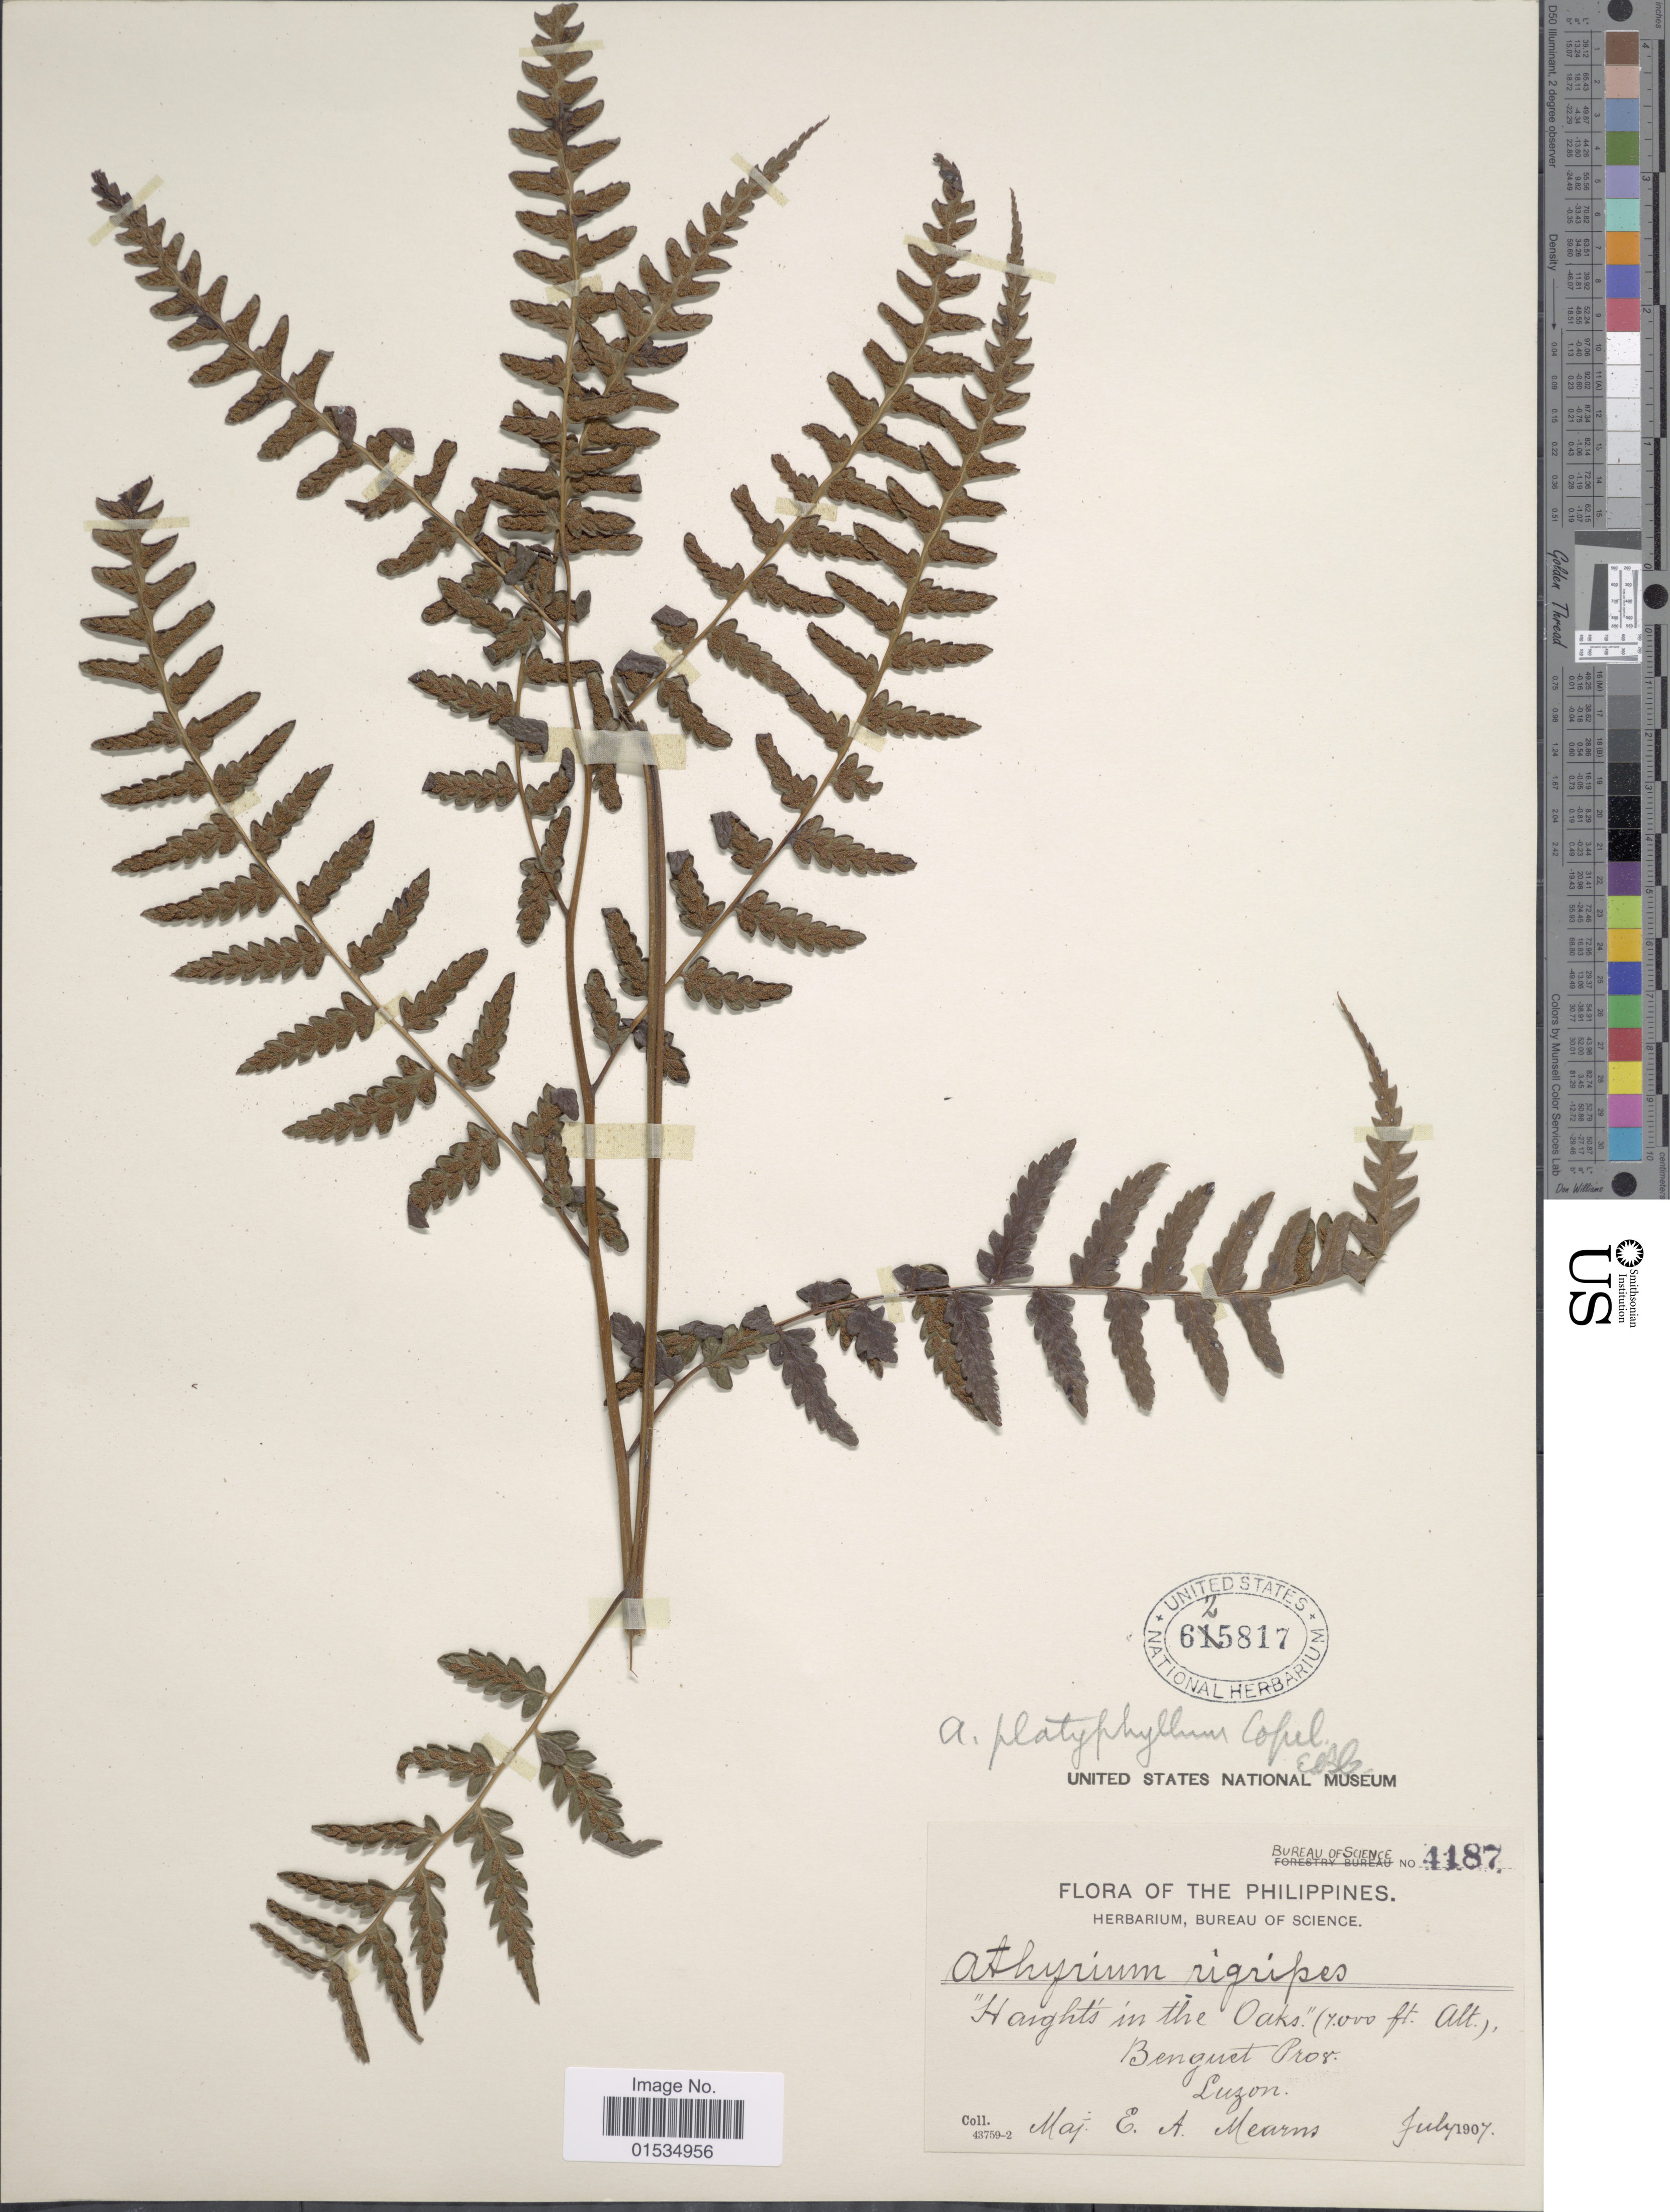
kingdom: Plantae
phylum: Tracheophyta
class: Polypodiopsida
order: Polypodiales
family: Athyriaceae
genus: Diplazium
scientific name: Diplazium griffithii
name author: (T. Moore) Diels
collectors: E. A. Mearns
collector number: Bureau of Science 4187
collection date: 1907-07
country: Philippines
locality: Hanghts in the Oaks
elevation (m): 2134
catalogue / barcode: US 625817